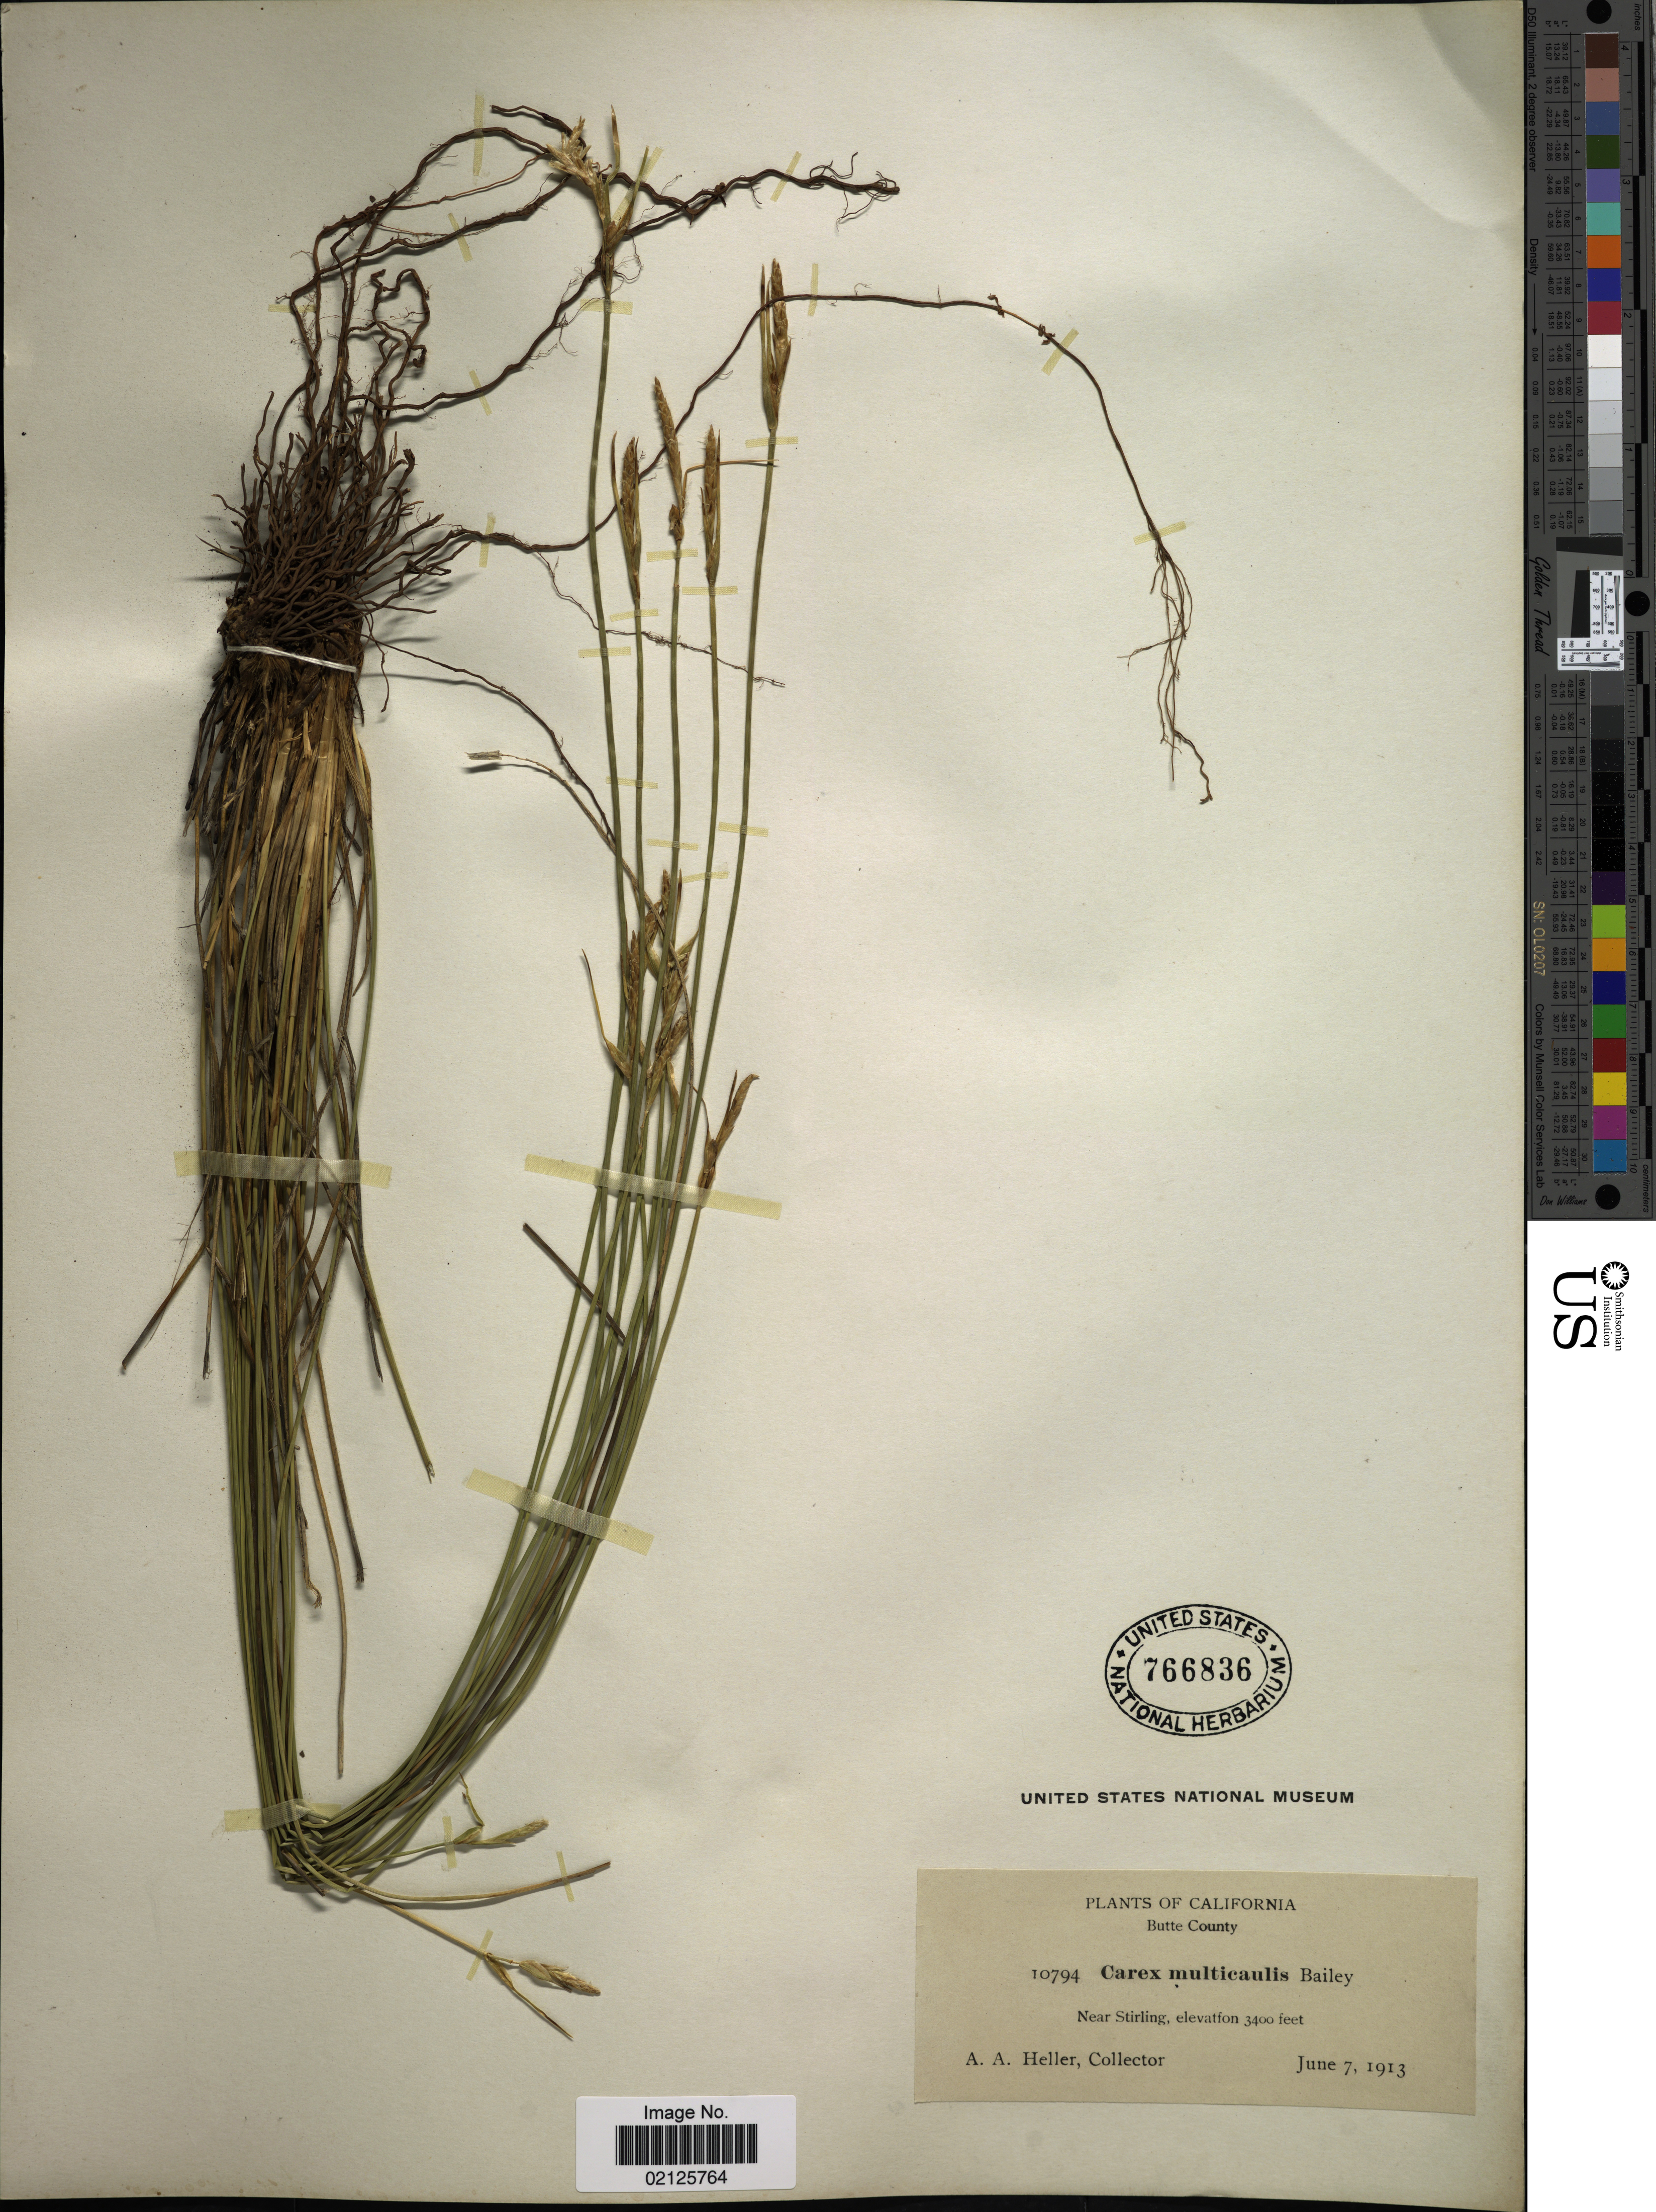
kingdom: Plantae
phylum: Tracheophyta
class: Liliopsida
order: Poales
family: Cyperaceae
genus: Carex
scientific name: Carex multicaulis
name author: L.H. Bailey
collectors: A. A. Heller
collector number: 10794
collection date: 1913-06-07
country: United States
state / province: California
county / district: Butte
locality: Butte County, Near Stirling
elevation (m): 1036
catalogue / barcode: US 766836